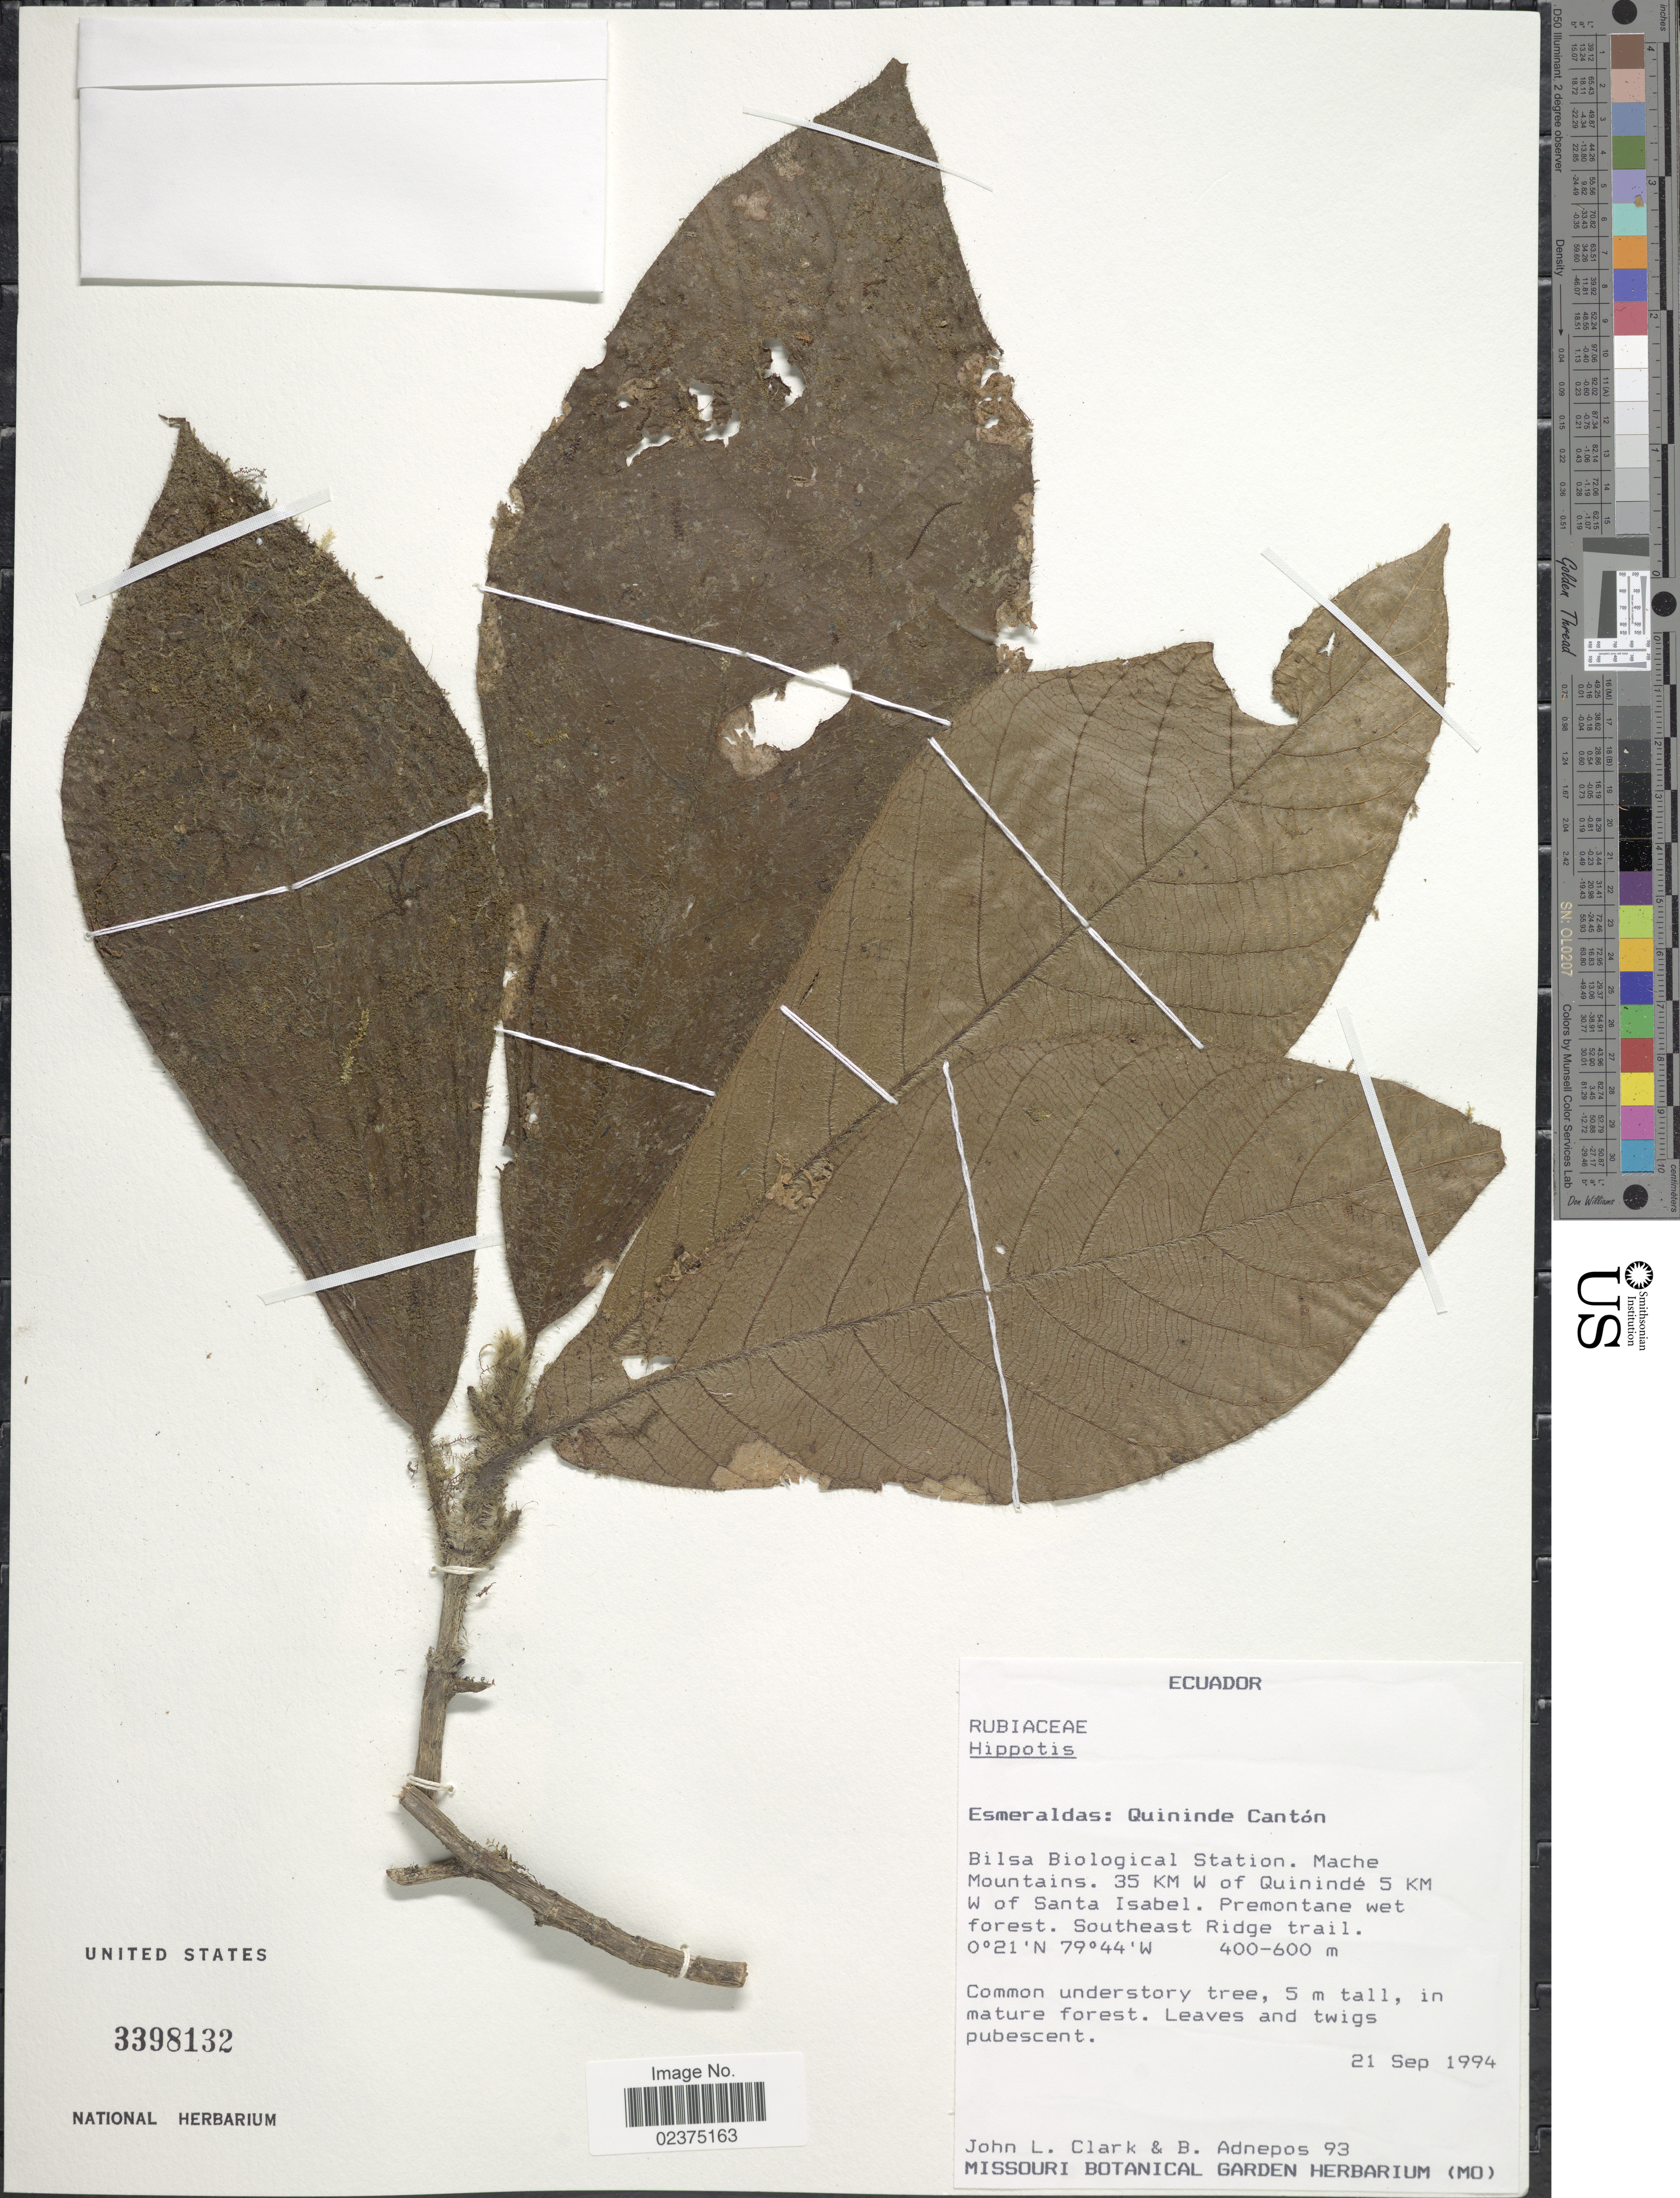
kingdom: Plantae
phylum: Tracheophyta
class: Magnoliopsida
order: Gentianales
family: Rubiaceae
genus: Hippotis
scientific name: Hippotis sp.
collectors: J. L. Clark & B. Adnepos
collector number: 93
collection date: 1994-09-21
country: Ecuador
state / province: Esmeraldas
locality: Quininde Cantón, Bilsa Biological Station. Mache Mountains, 35 KM W of Santa Quinindé 5 KM W of Santa Isabel. Premontane wet forest. Southeast Ridge Trail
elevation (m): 400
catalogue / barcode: US 3398132